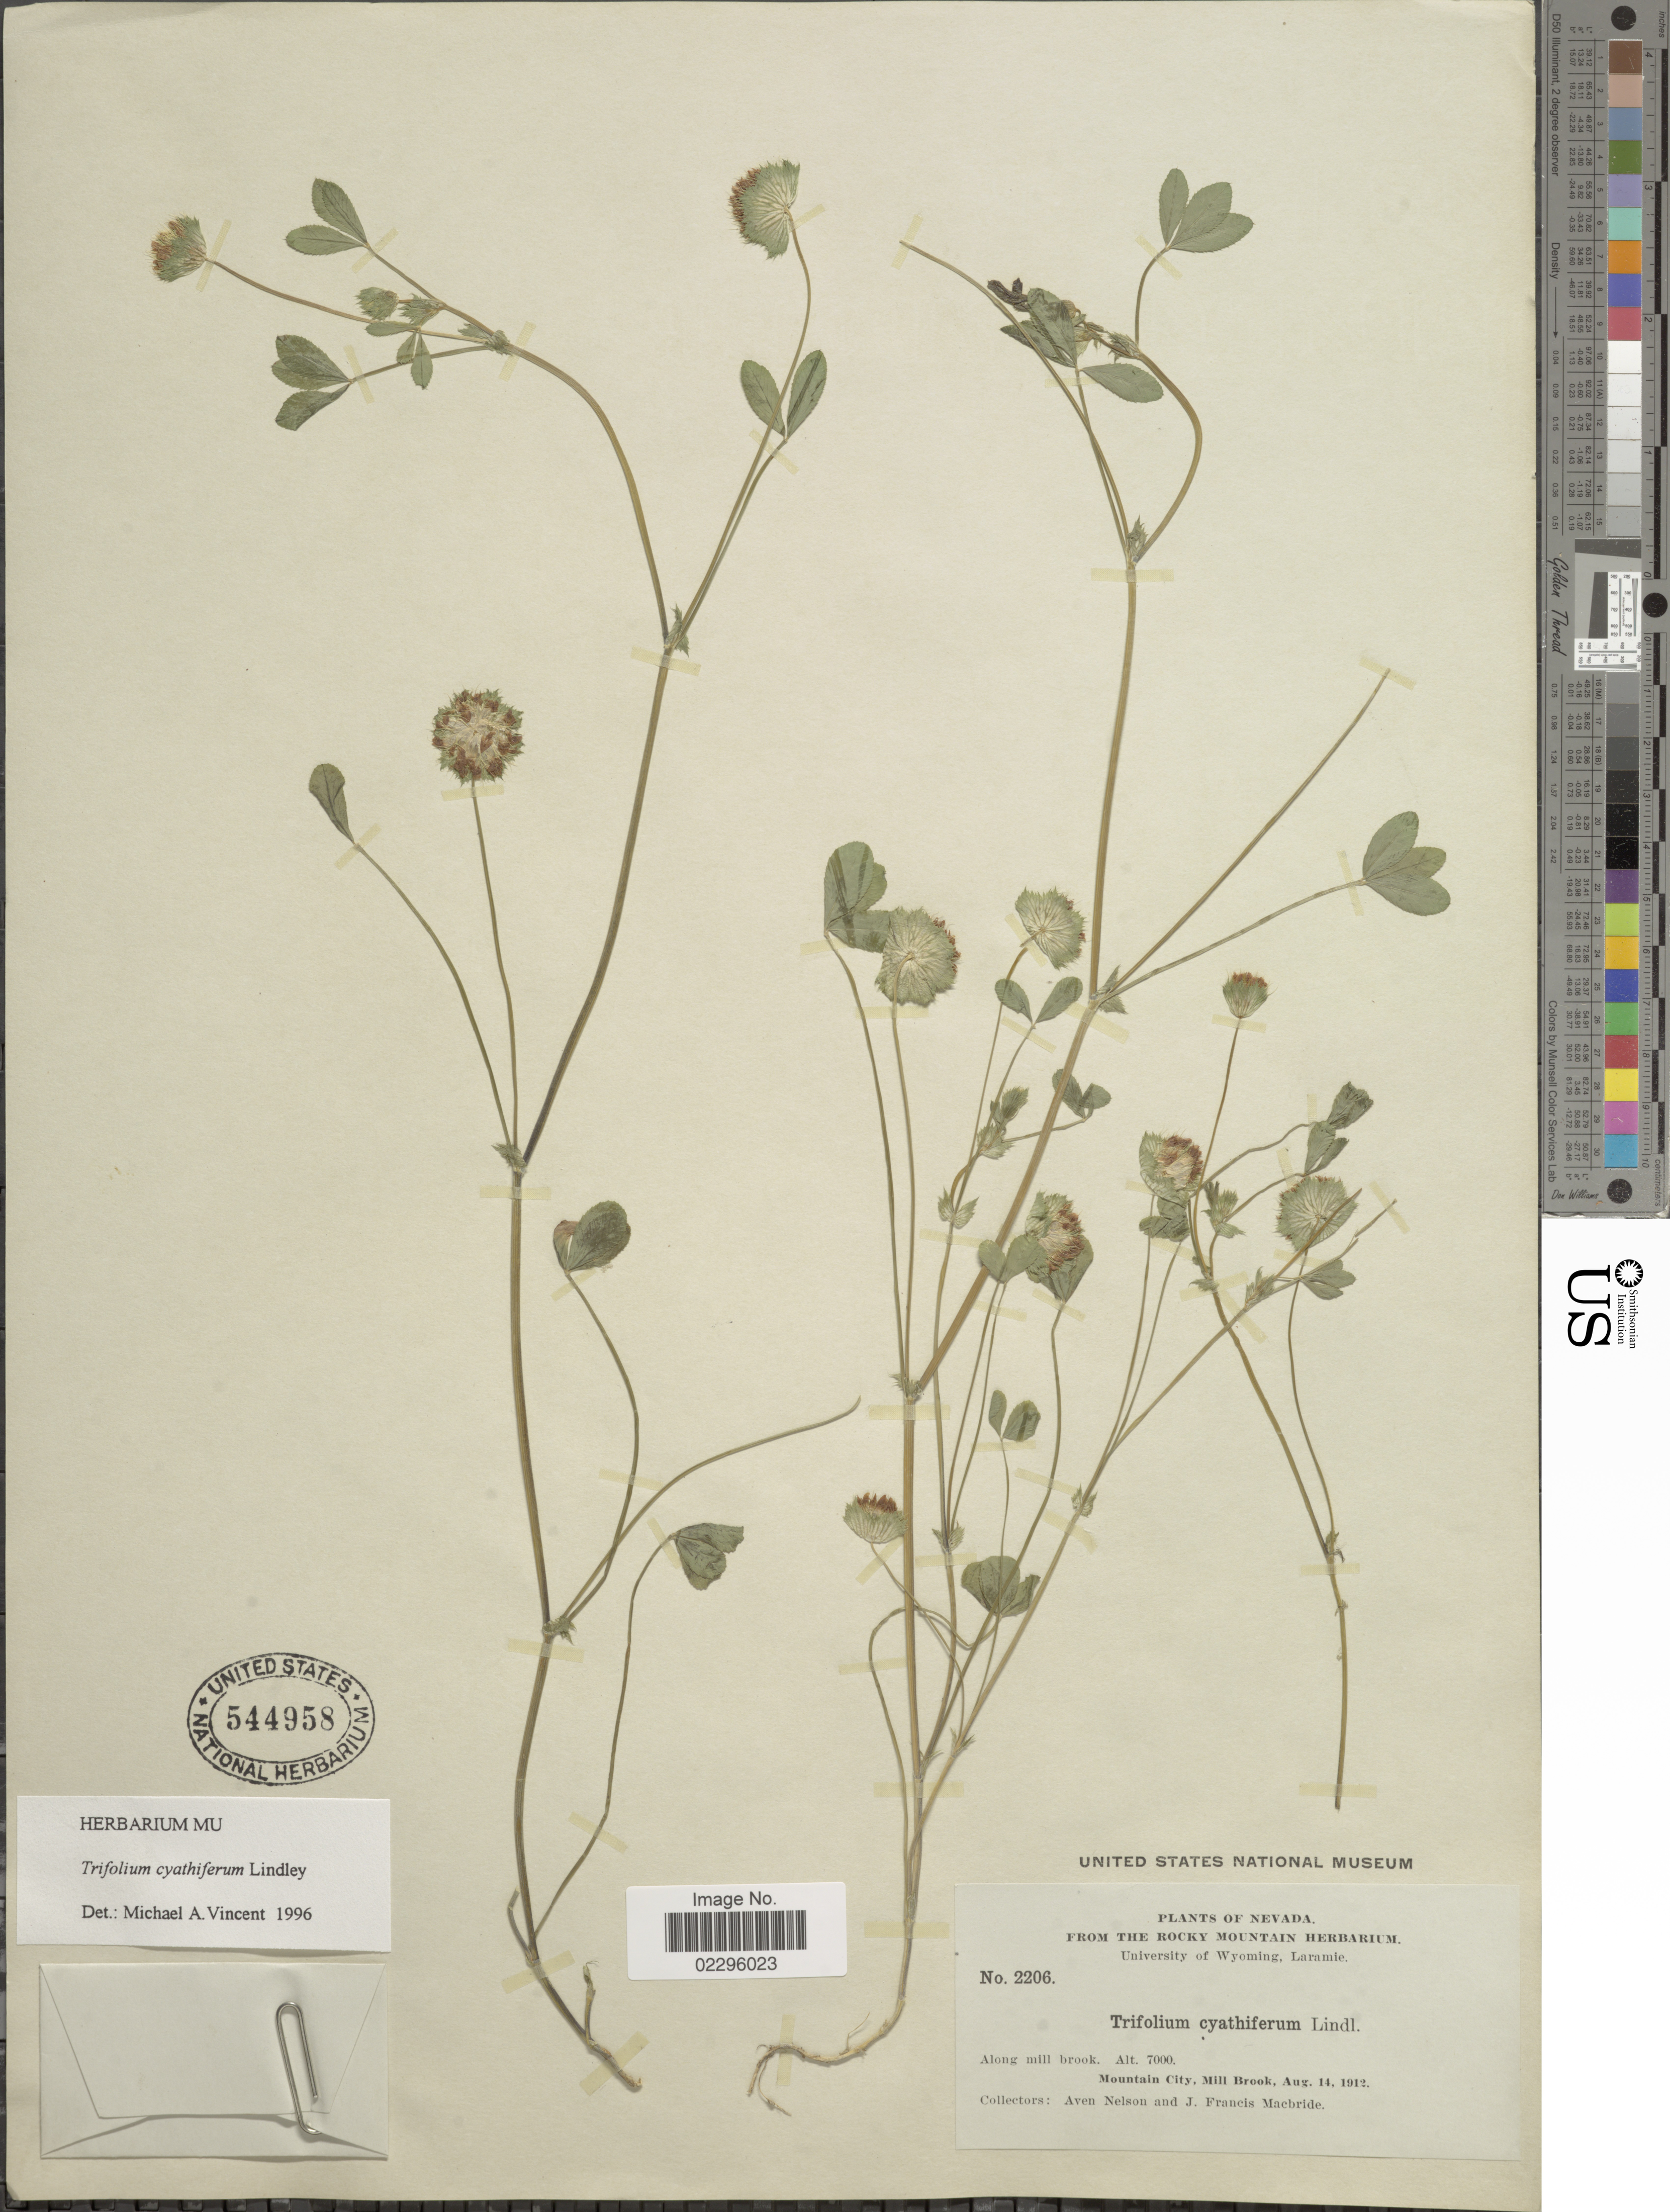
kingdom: Plantae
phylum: Tracheophyta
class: Magnoliopsida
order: Fabales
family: Fabaceae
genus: Trifolium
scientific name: Trifolium cyathiferum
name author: Lindl.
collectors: A. Nelson & J. F. Macbride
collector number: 2206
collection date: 1912-08-14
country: United States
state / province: Nevada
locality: Along mill brook, Mountain City, Mill Brook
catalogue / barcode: US 544958